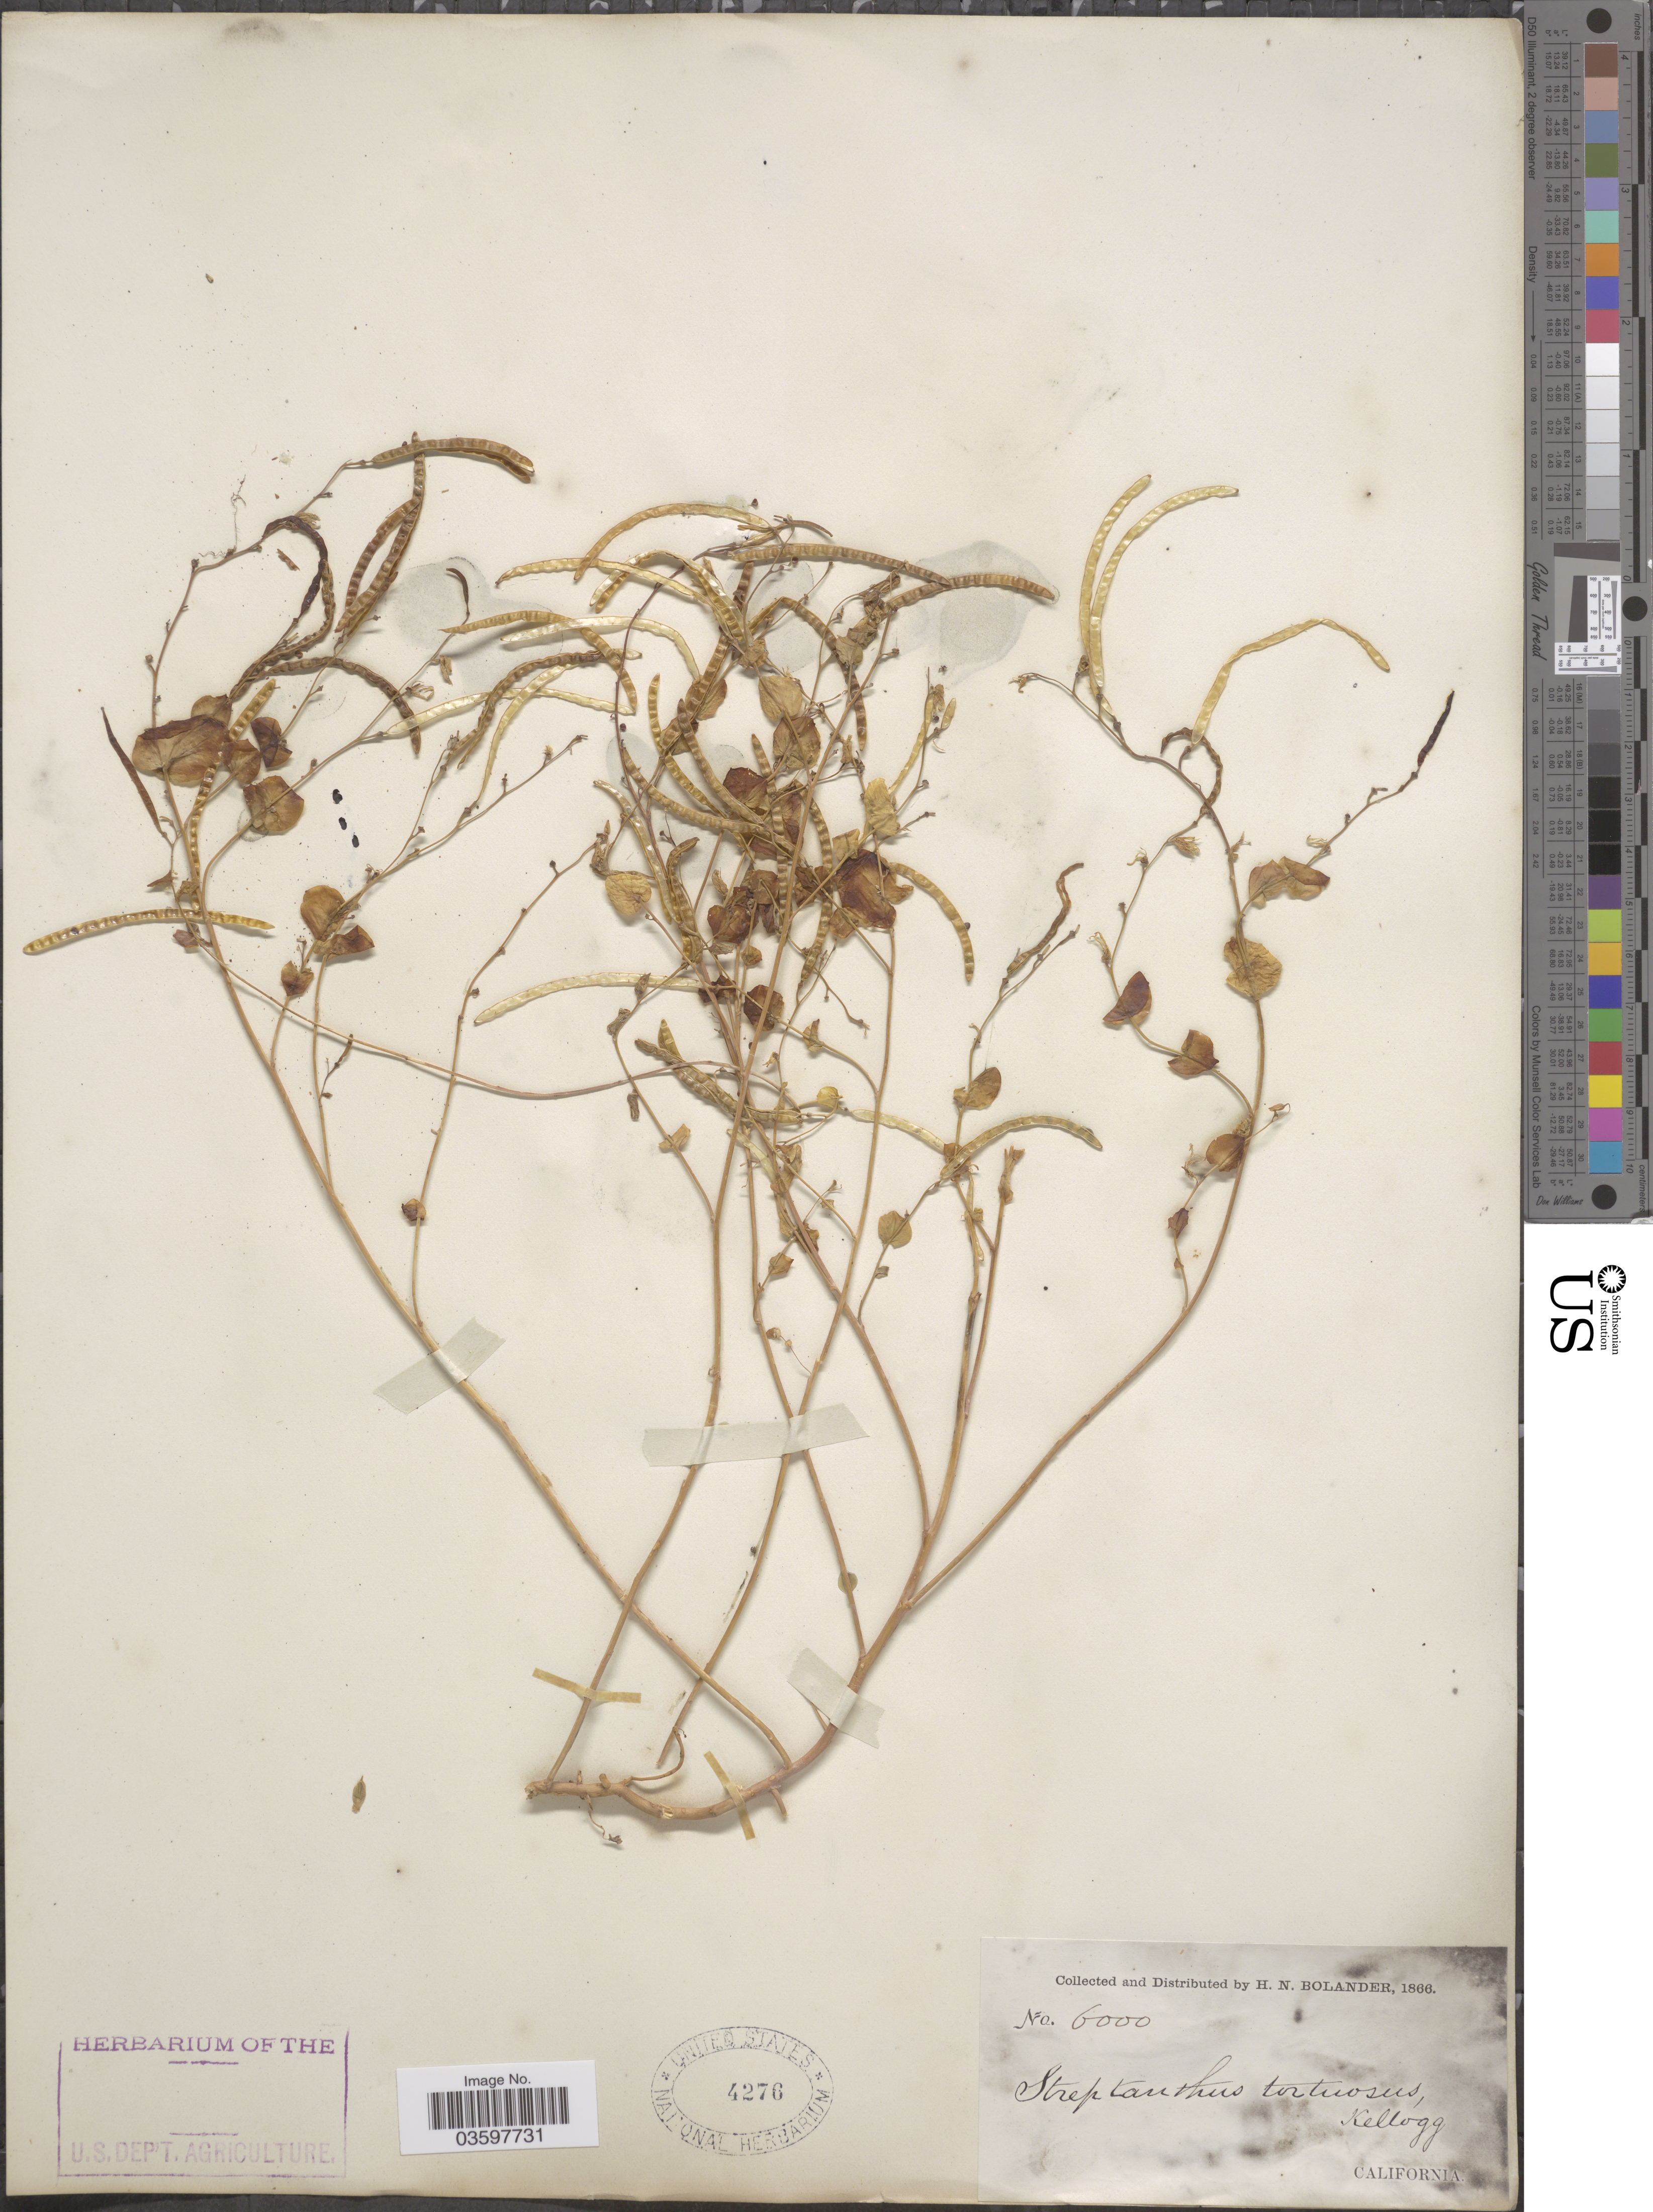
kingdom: Plantae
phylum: Tracheophyta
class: Magnoliopsida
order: Brassicales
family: Brassicaceae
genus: Streptanthus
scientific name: Streptanthus tortuosus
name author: Kellogg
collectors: H. Bolander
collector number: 6000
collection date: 1866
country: United States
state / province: California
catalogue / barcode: US 4276